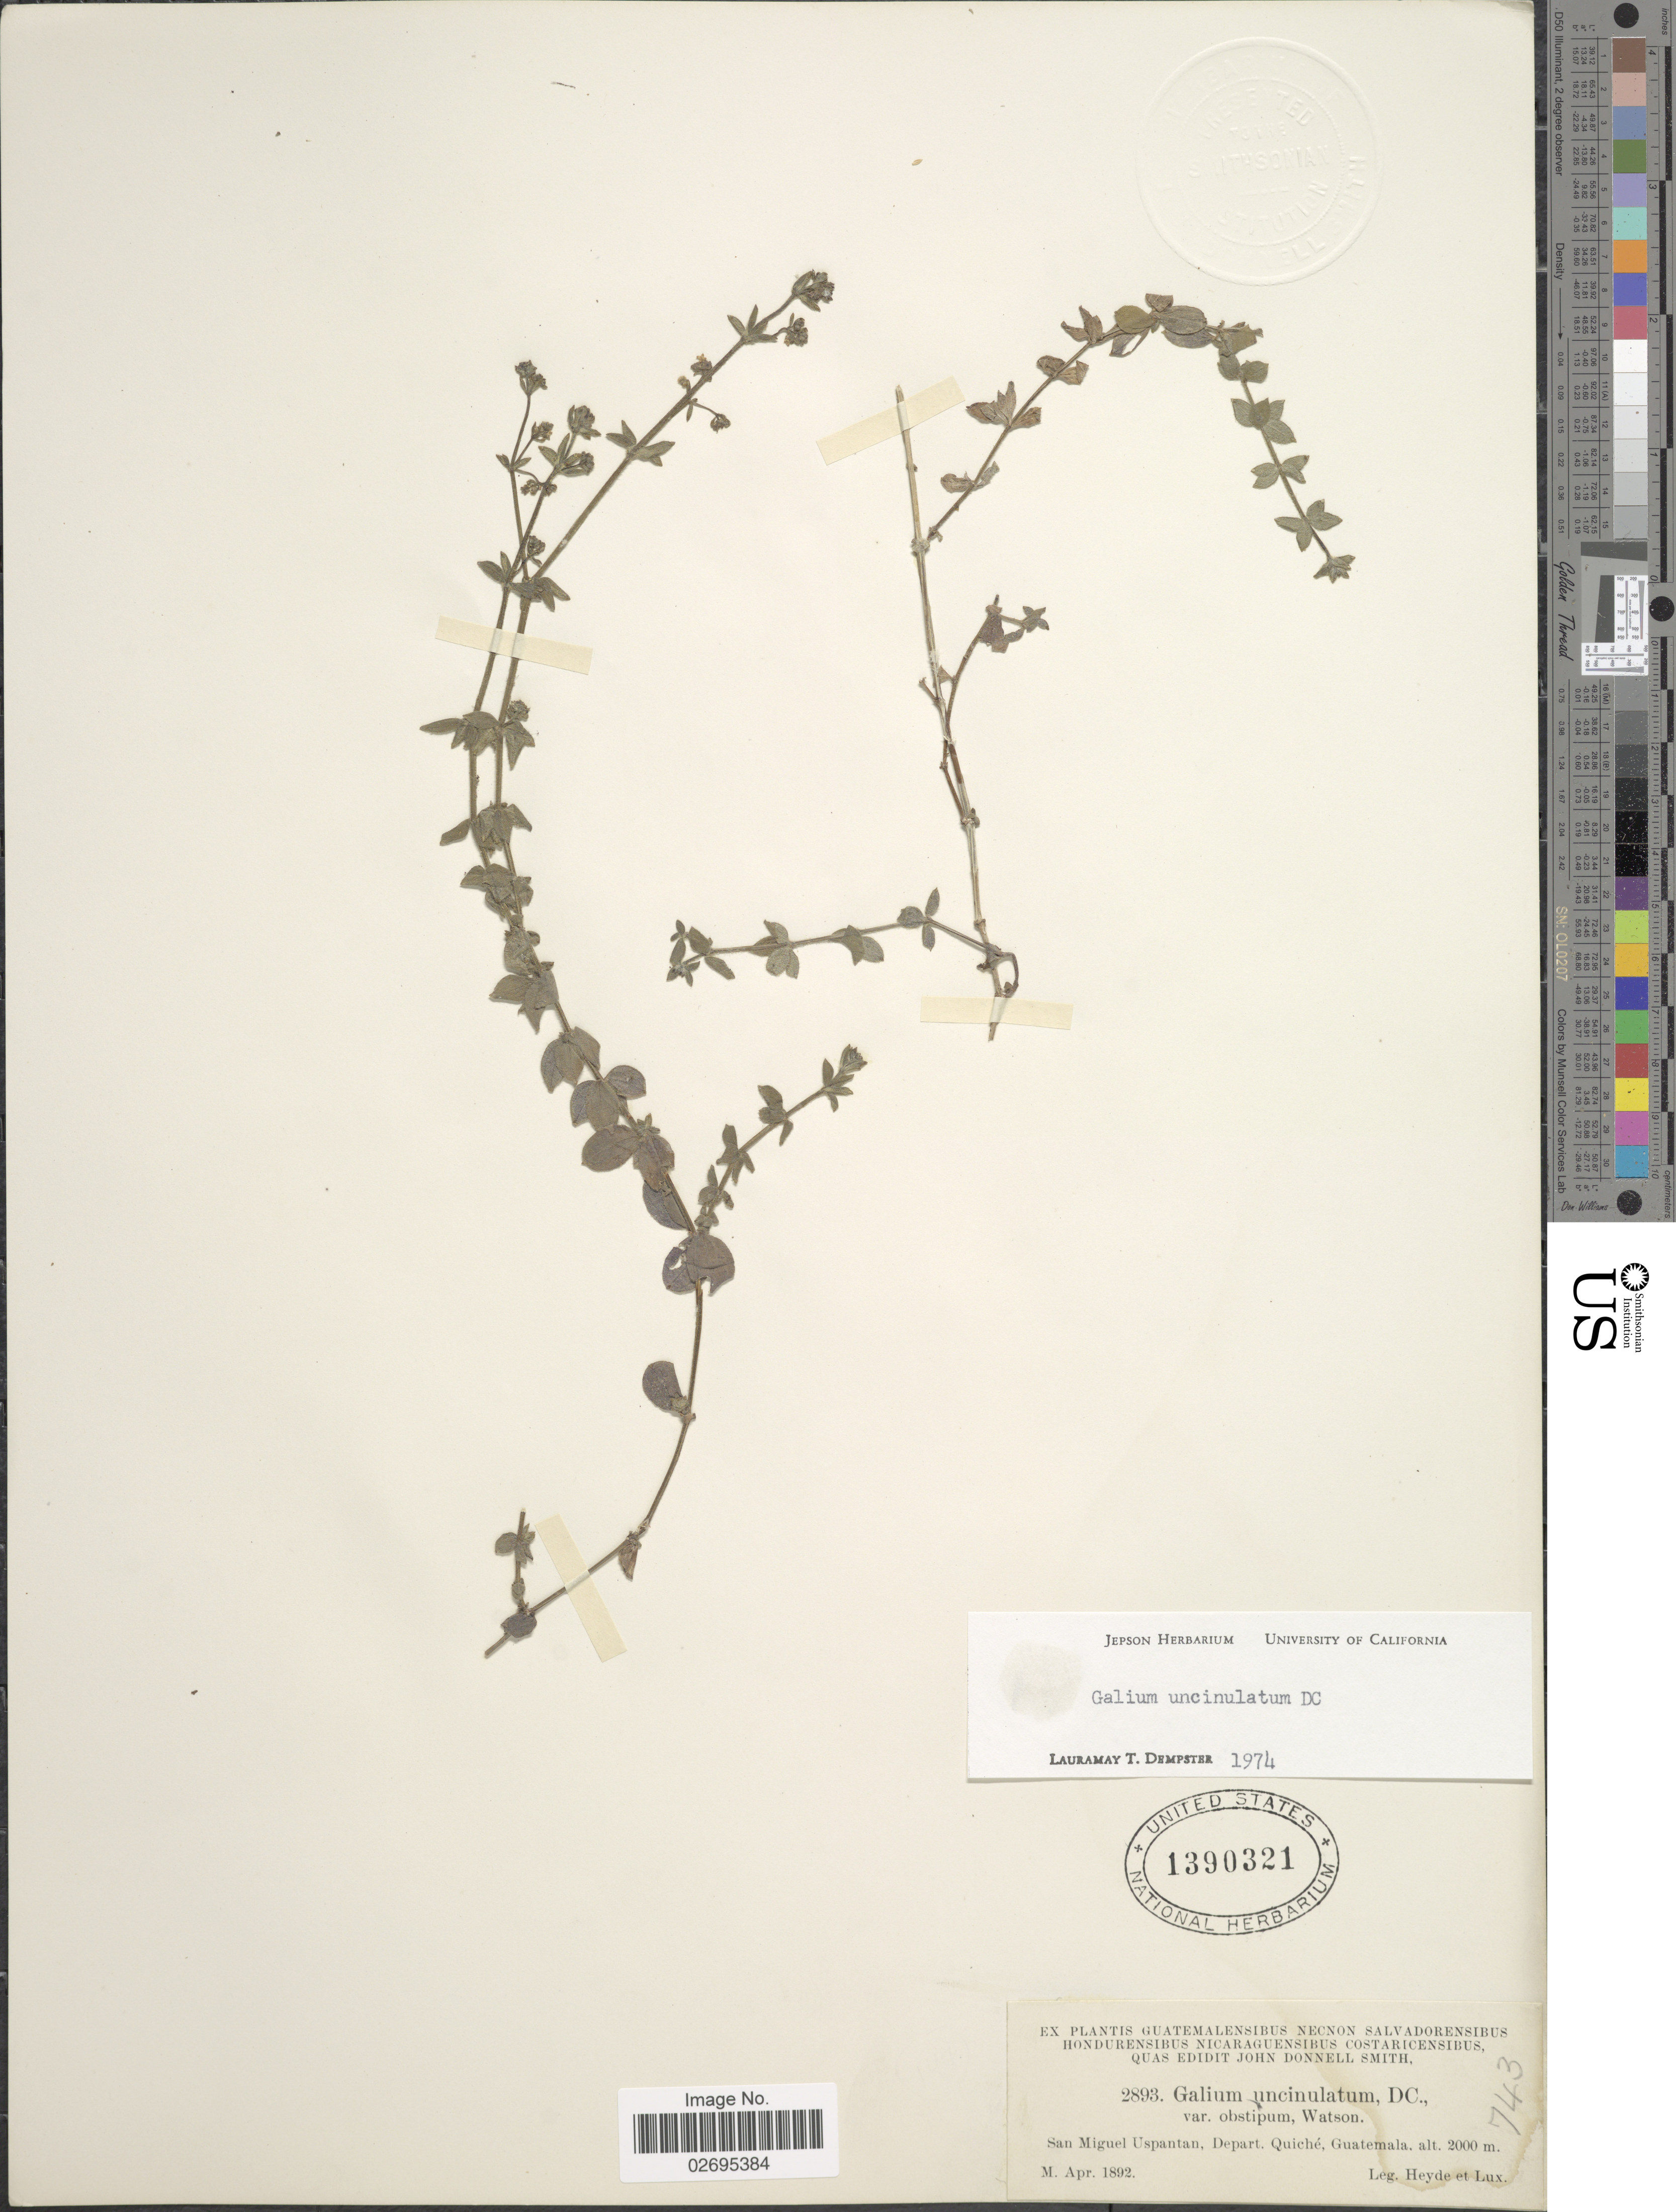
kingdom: Plantae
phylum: Tracheophyta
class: Magnoliopsida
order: Gentianales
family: Rubiaceae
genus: Galium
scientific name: Galium uncinulatum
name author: DC.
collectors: Heyde & Lux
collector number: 2893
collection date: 1892-04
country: Guatemala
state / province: El Quiché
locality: San Miguel Uspantan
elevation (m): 2000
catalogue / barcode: US 1390321